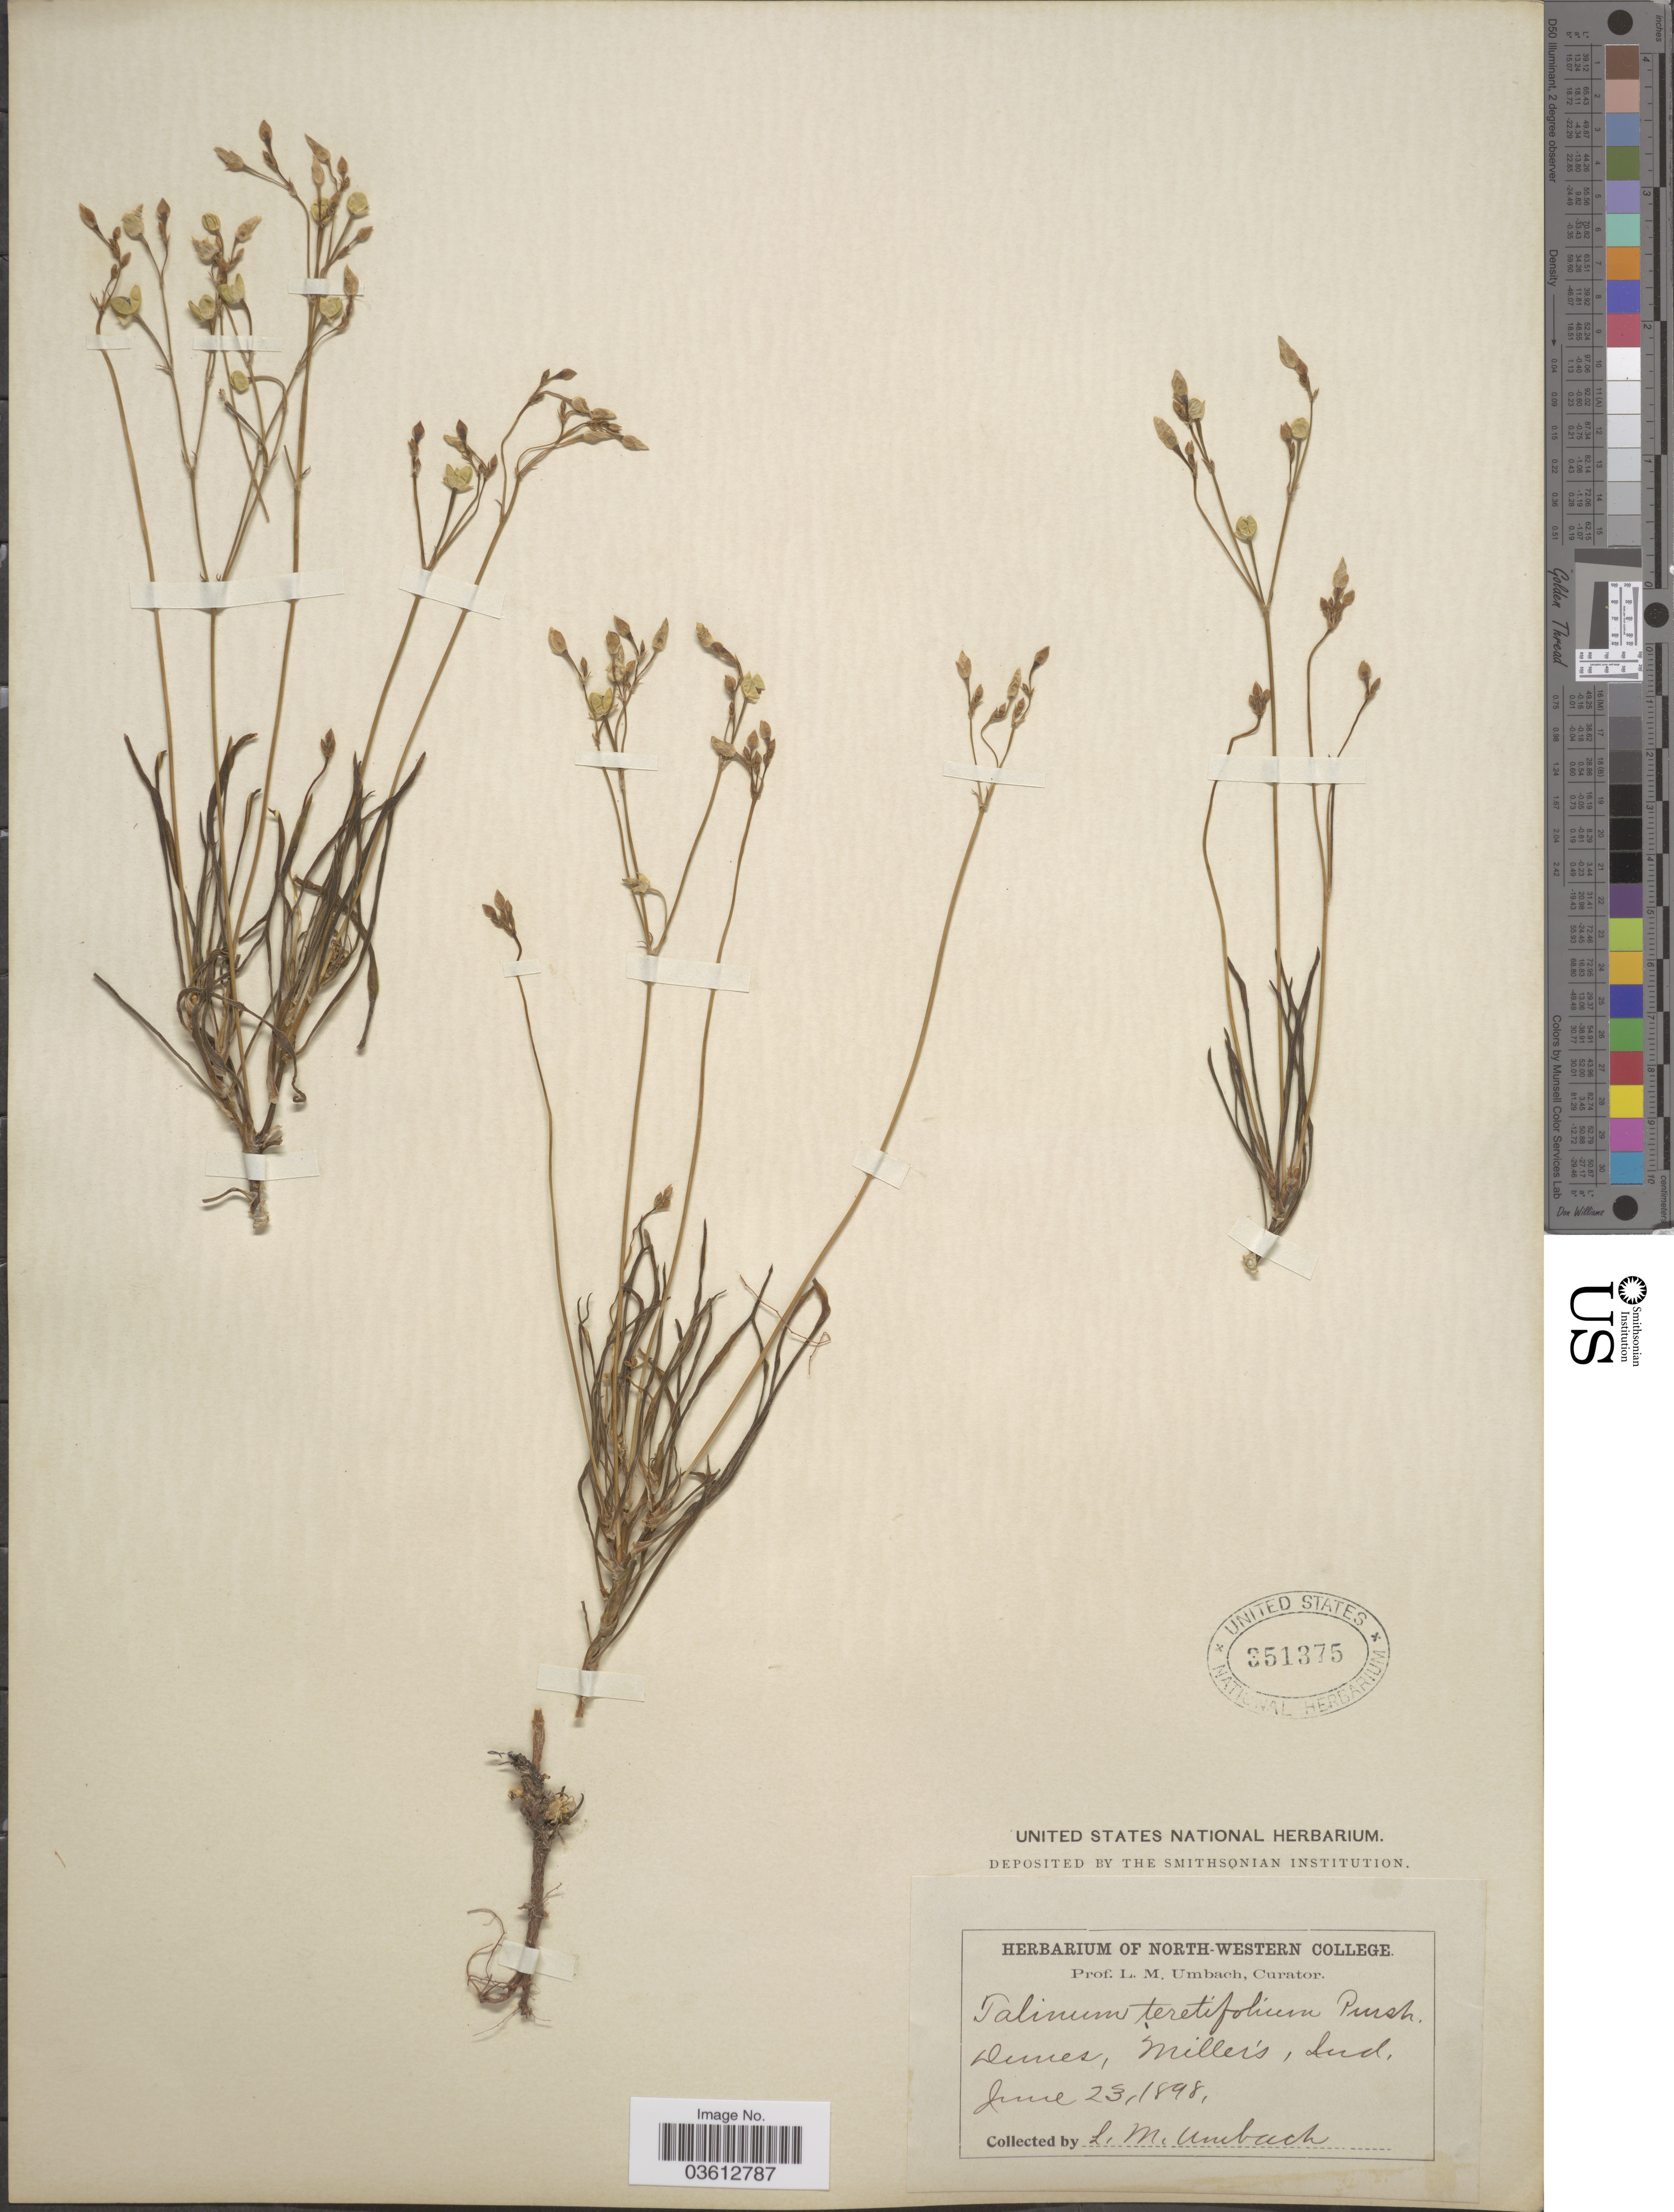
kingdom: Plantae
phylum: Tracheophyta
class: Magnoliopsida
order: Caryophyllales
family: Talinaceae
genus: Talinum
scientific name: Talinum rugospermum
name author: Holz.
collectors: L. M. Umbach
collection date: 1898-06-23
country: United States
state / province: Indiana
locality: Dunes, Miller's.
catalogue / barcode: US 351375